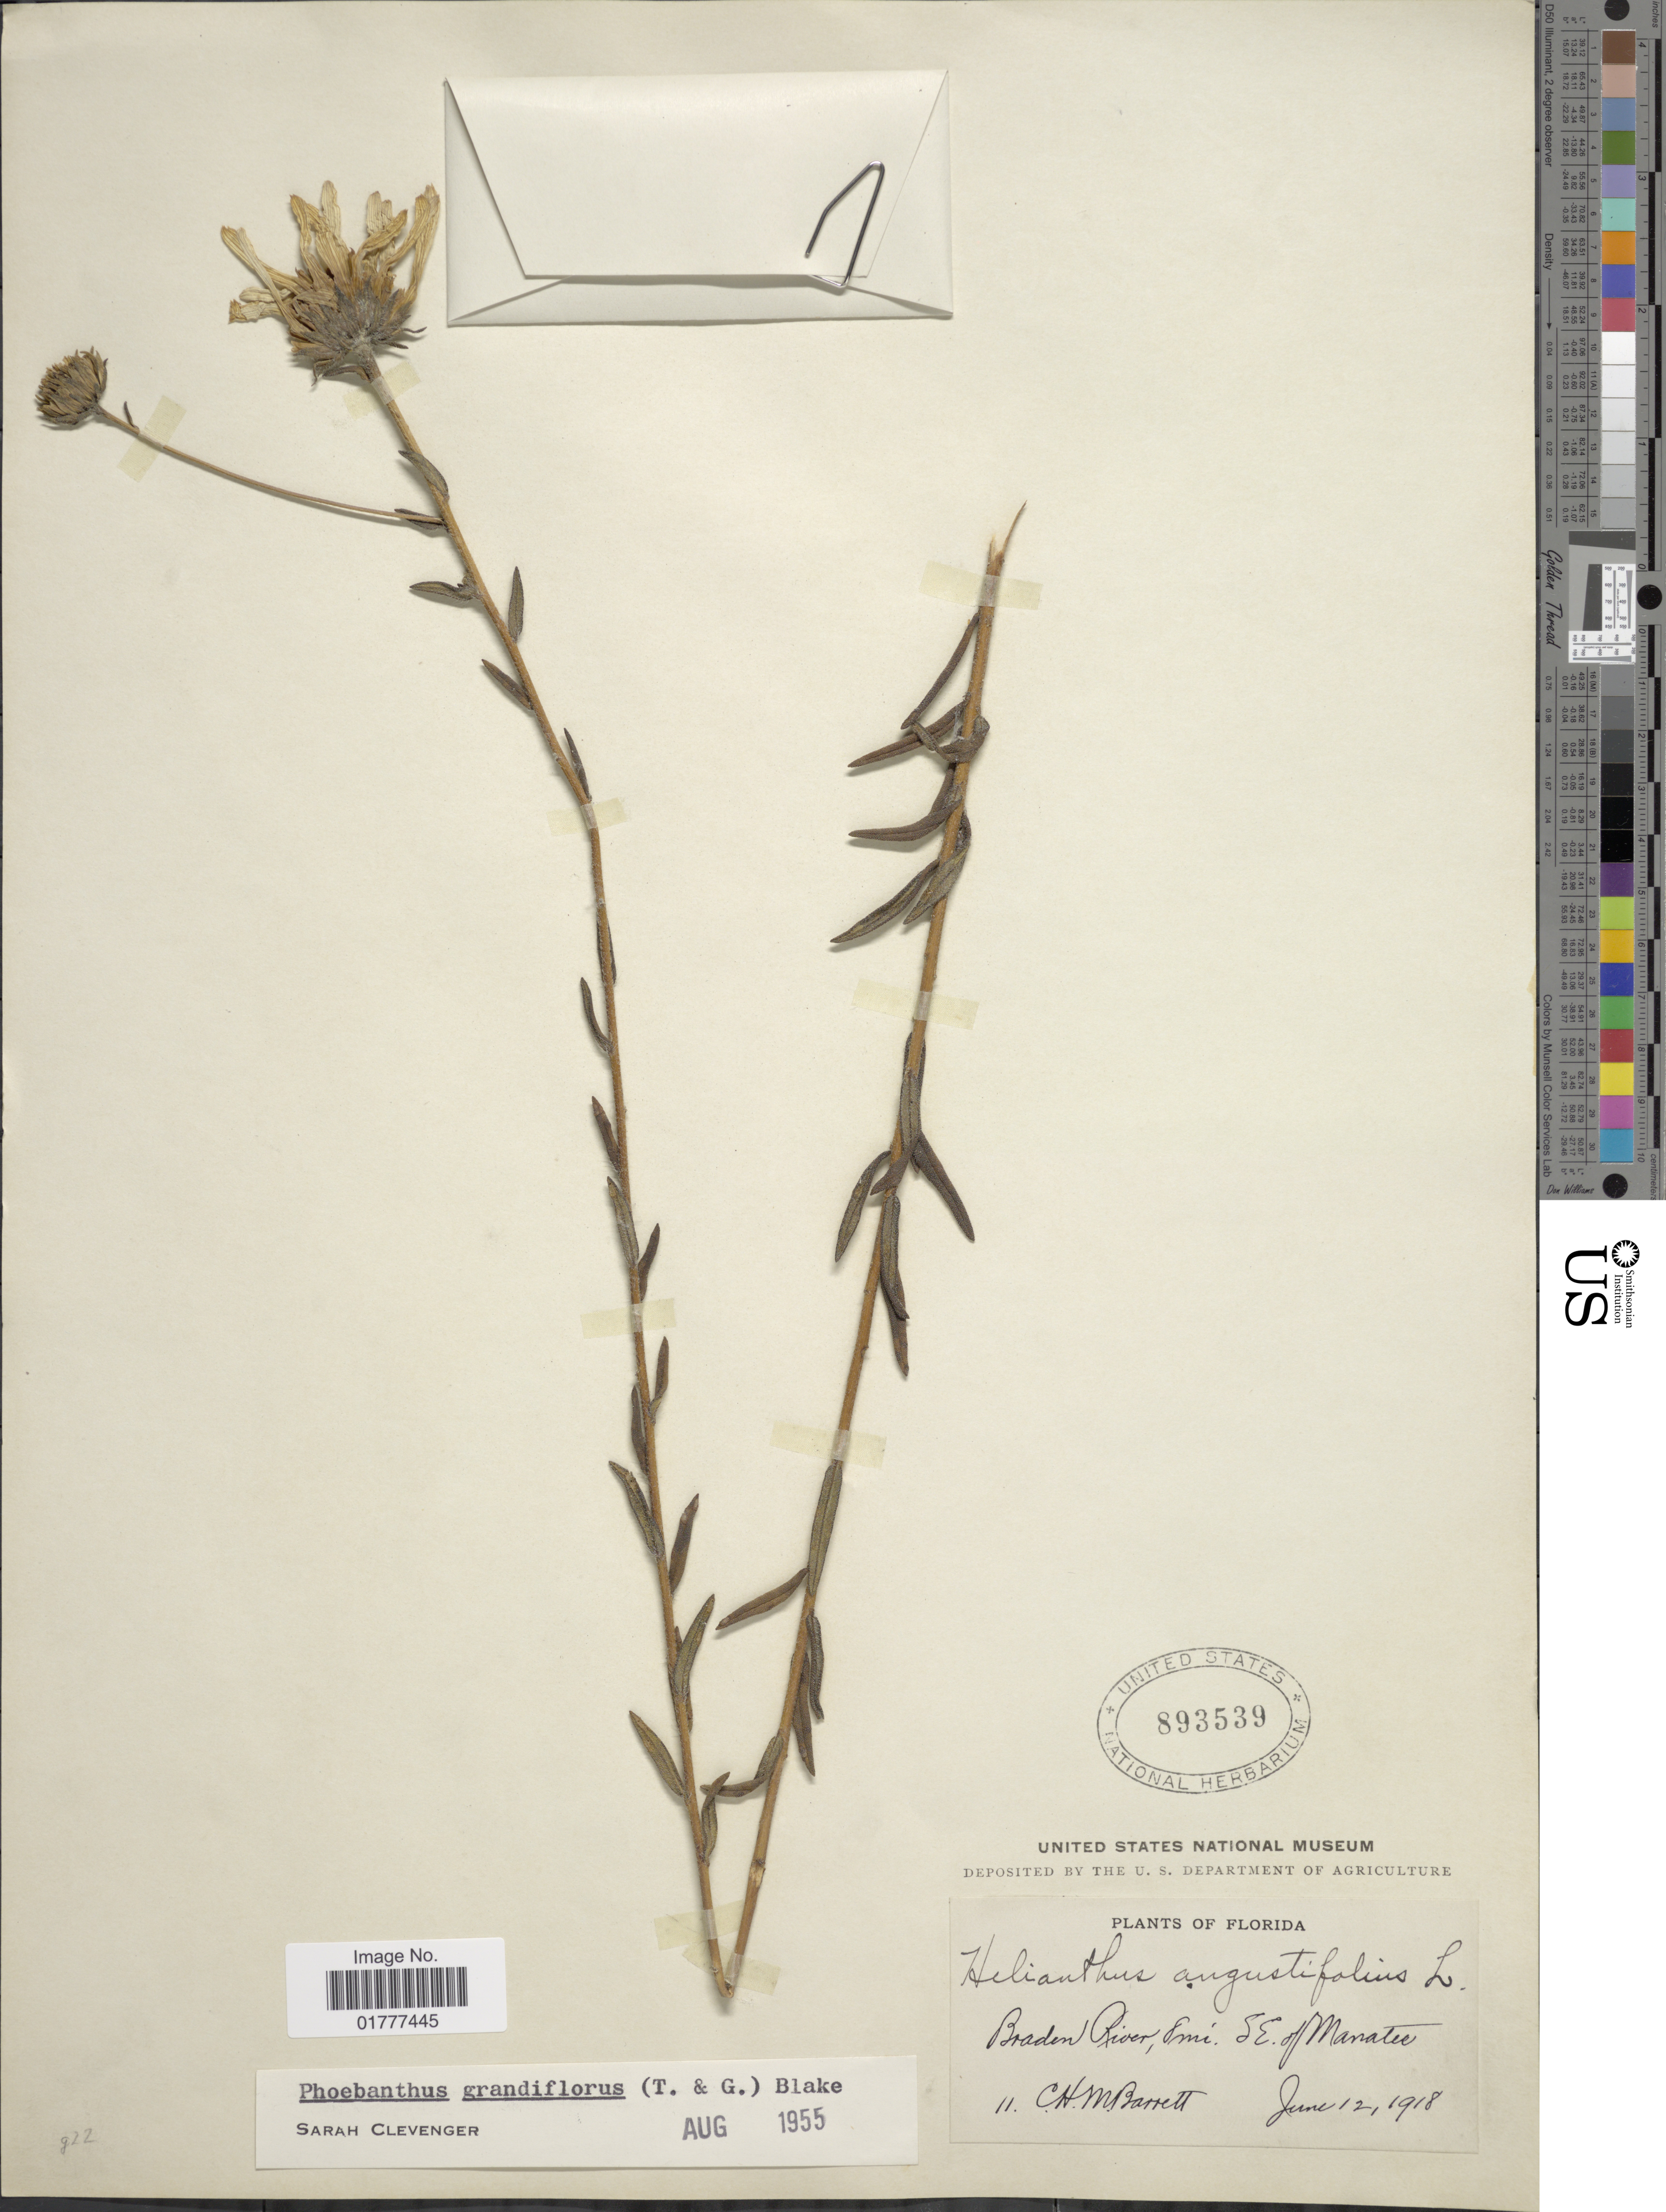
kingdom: Plantae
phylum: Tracheophyta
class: Magnoliopsida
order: Asterales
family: Asteraceae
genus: Phoebanthus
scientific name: Phoebanthus grandiflora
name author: (Torr. & A. Gray) S.F. Blake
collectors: C. Barrett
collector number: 11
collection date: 1918-06-12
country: United States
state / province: Florida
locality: Braden River, 8 mi. S.E. of Manatee.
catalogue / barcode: US 893539